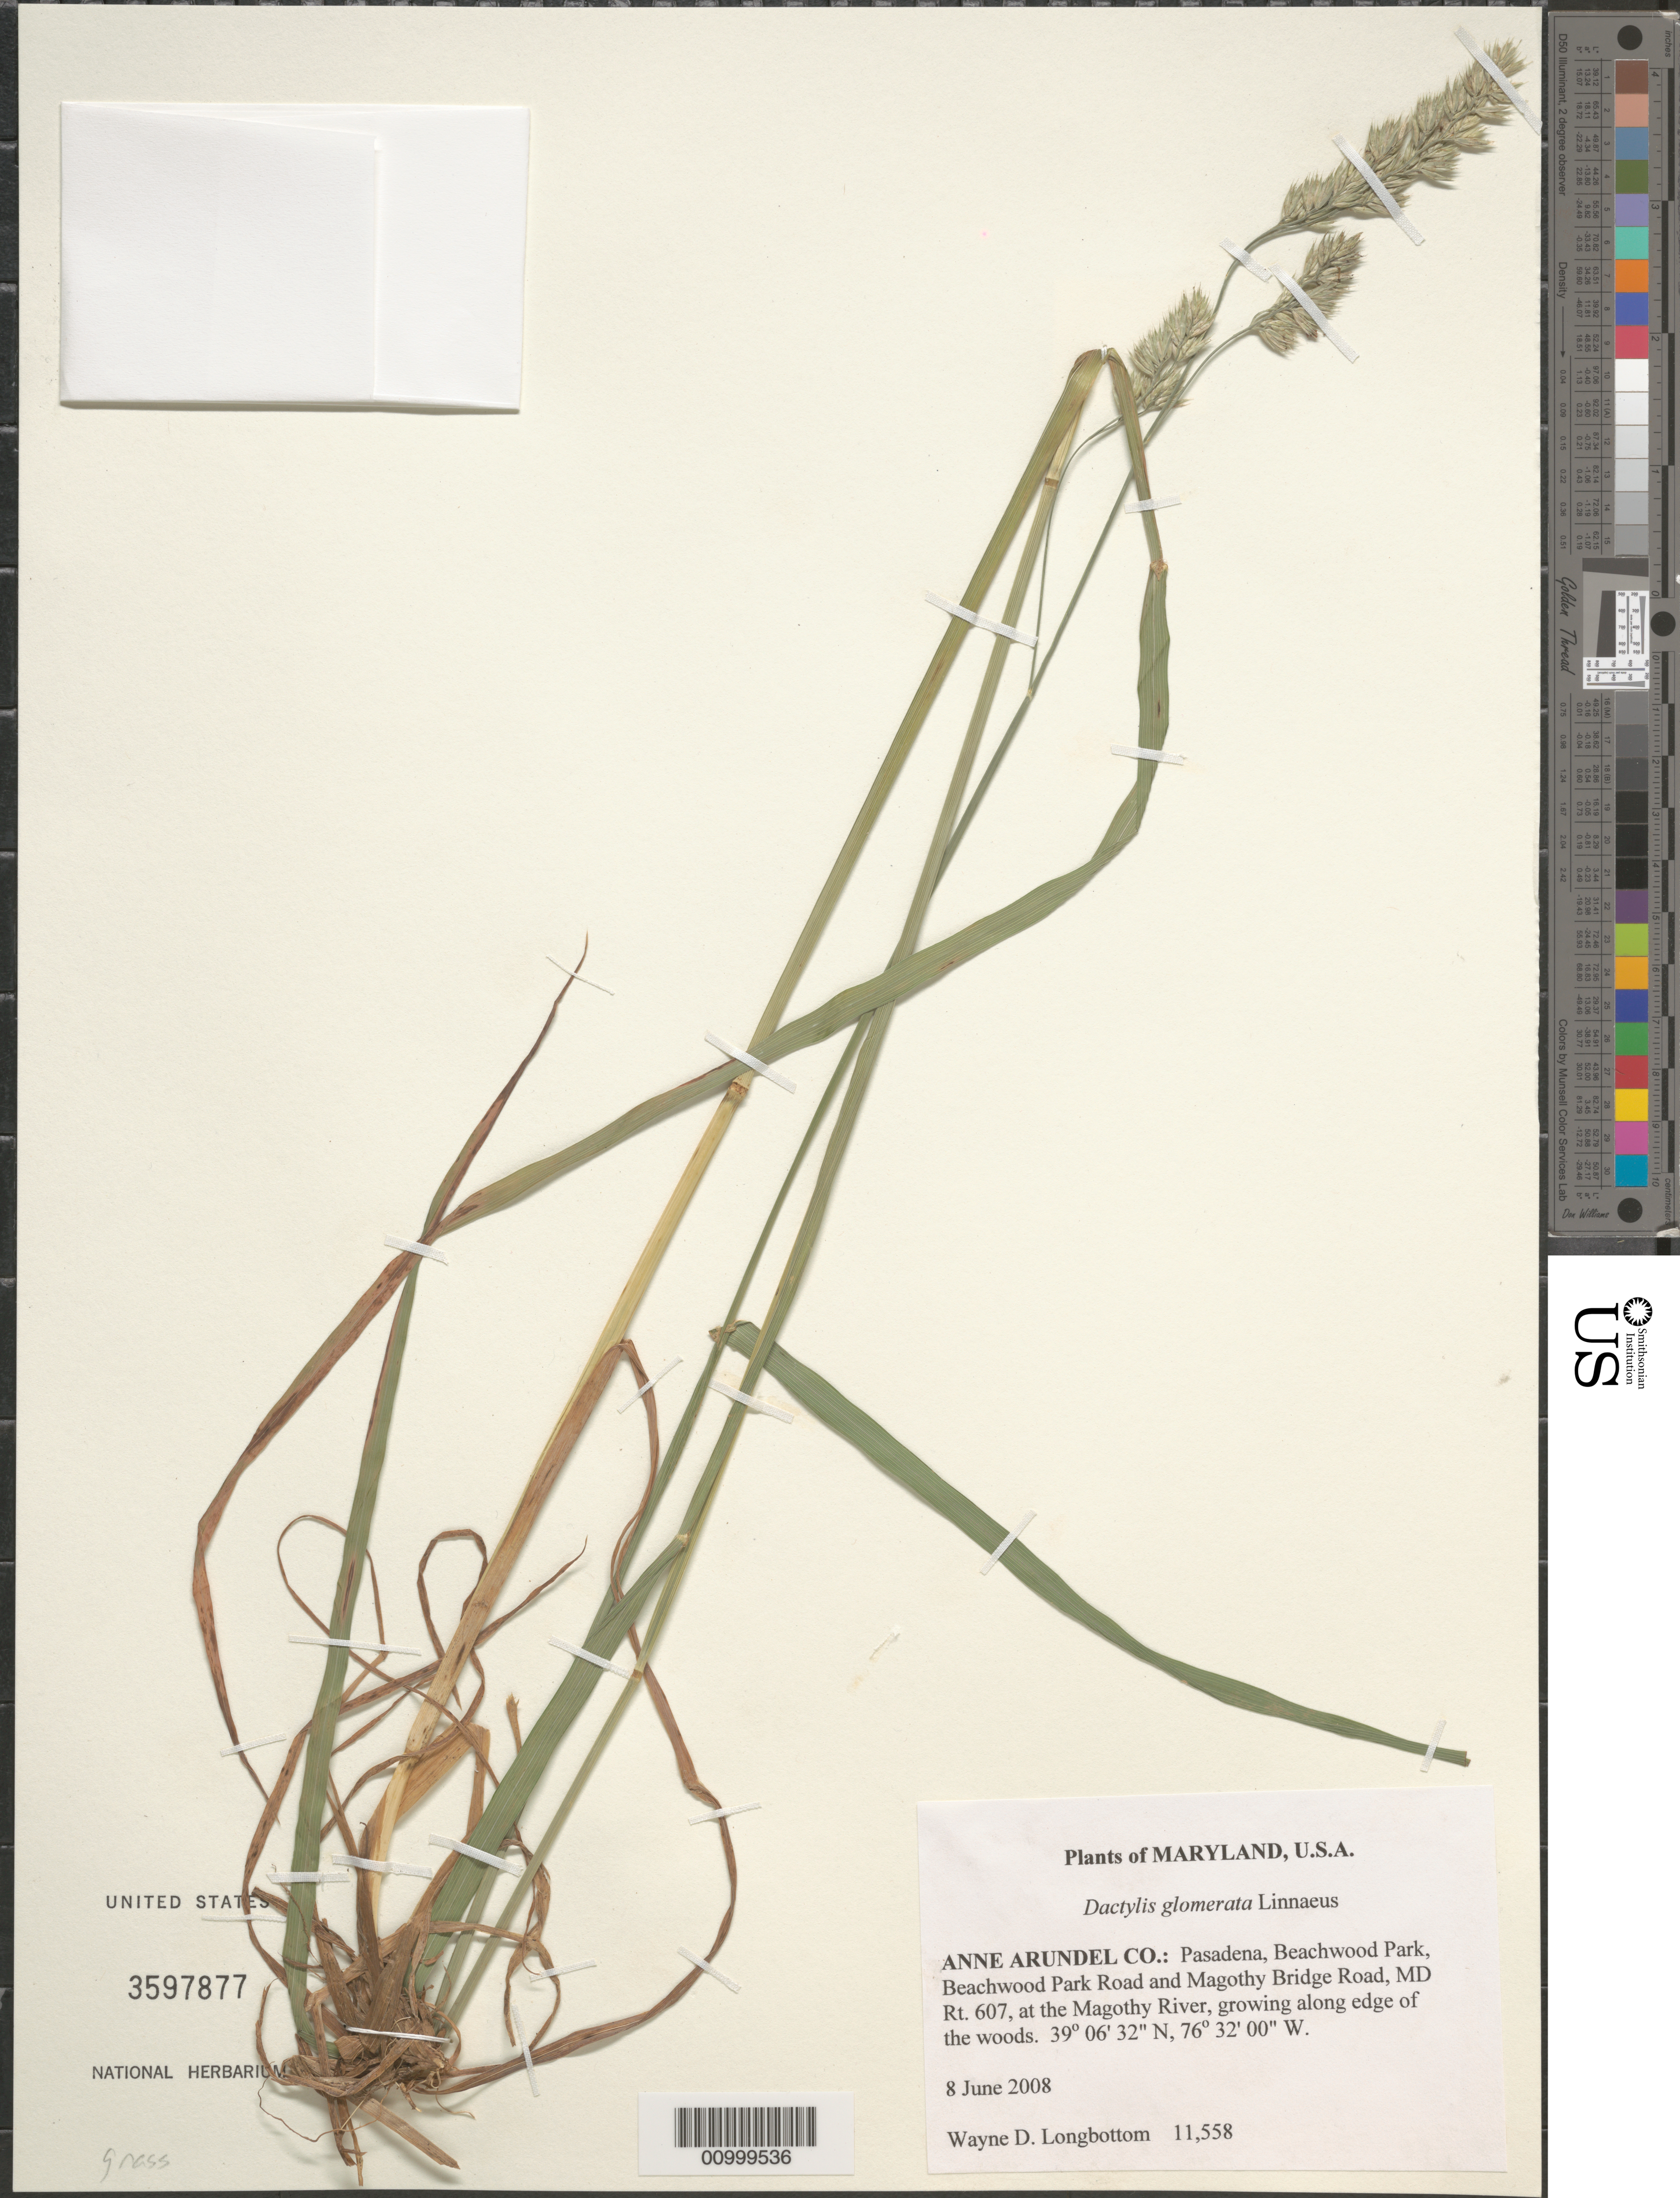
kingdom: Plantae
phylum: Tracheophyta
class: Liliopsida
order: Poales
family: Poaceae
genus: Dactylis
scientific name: Dactylis glomerata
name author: L.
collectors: W. D. Longbottom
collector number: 11558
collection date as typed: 8 June 2008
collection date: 2008-06-08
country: United States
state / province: Maryland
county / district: Anne Arundel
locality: Pasadena, Beachwood Park, Beachwood Park Road and Magothy Bridge Road, MD Rt. 607, at the Magothy River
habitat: growing along the edge of the woods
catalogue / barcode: US 3597877